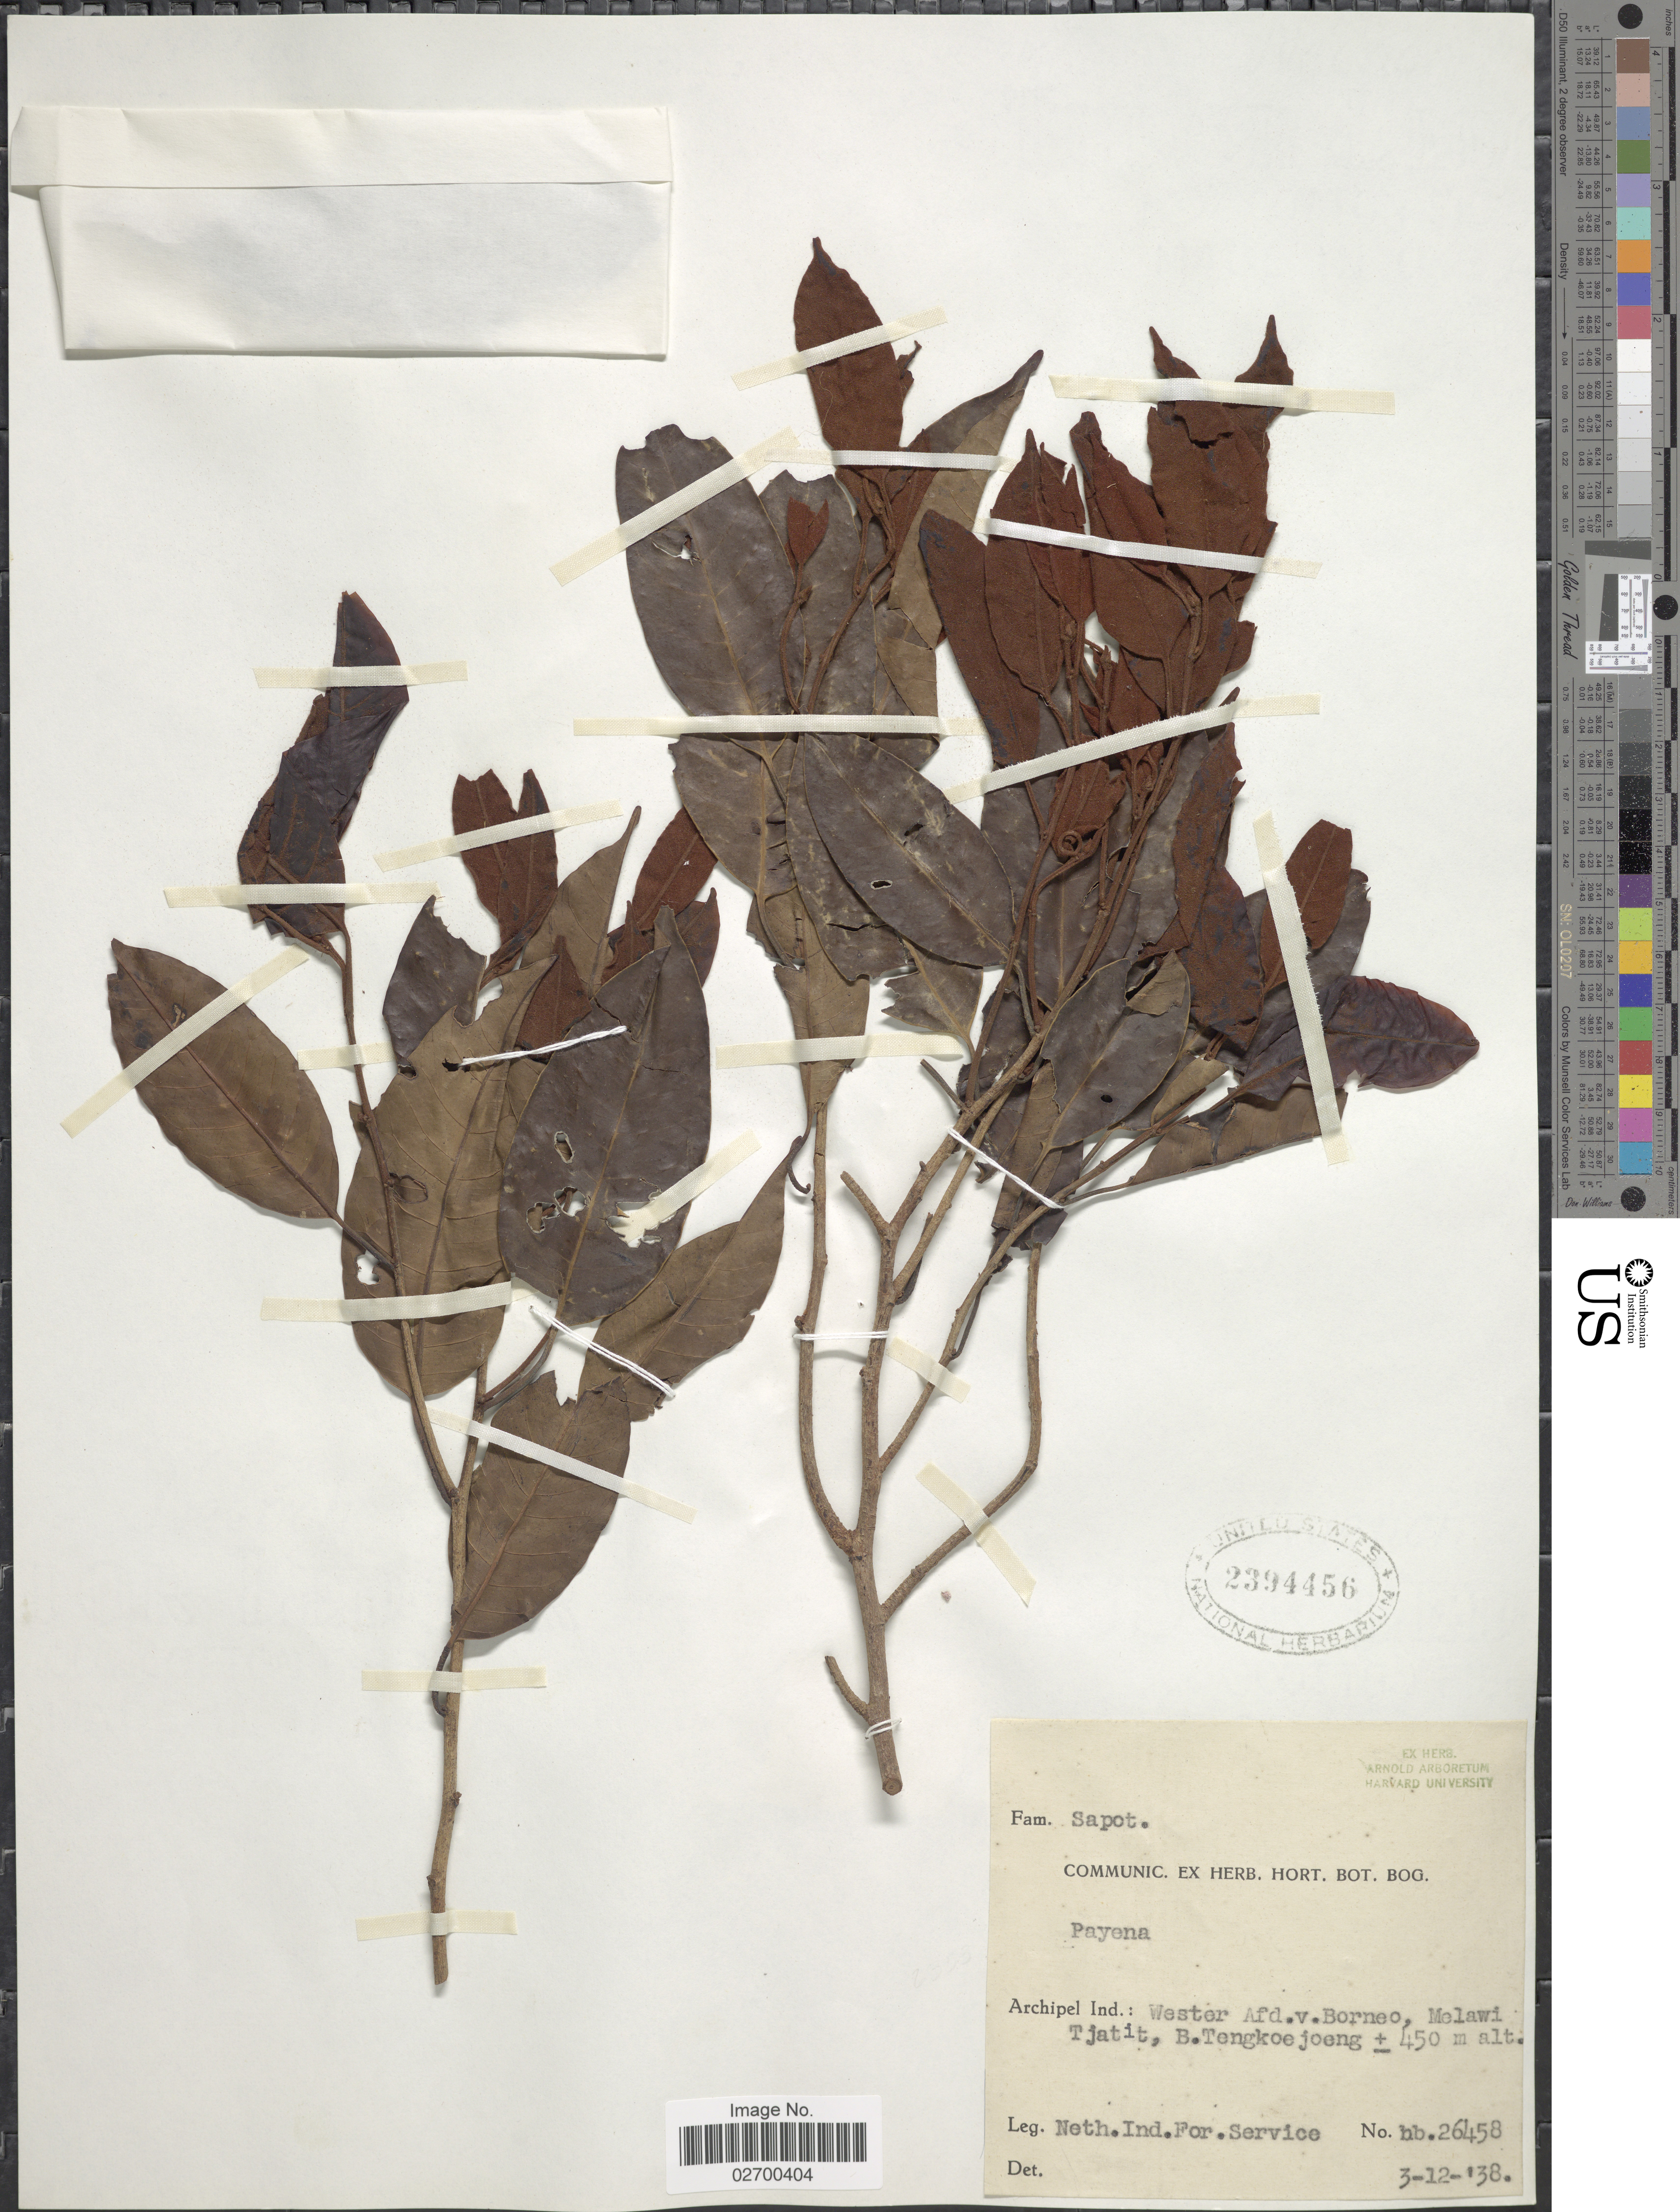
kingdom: Plantae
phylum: Tracheophyta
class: Magnoliopsida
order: Ericales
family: Sapotaceae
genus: Payena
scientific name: Payena sp.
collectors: Neth. Ind. For. Service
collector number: hb26458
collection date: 1938-12-03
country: Indonesia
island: Borneo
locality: Archipel Ind.: Wester Afd. v. Borneo, Melawi Tjatit, B. Tengkoejoeng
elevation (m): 450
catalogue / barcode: US 2394456